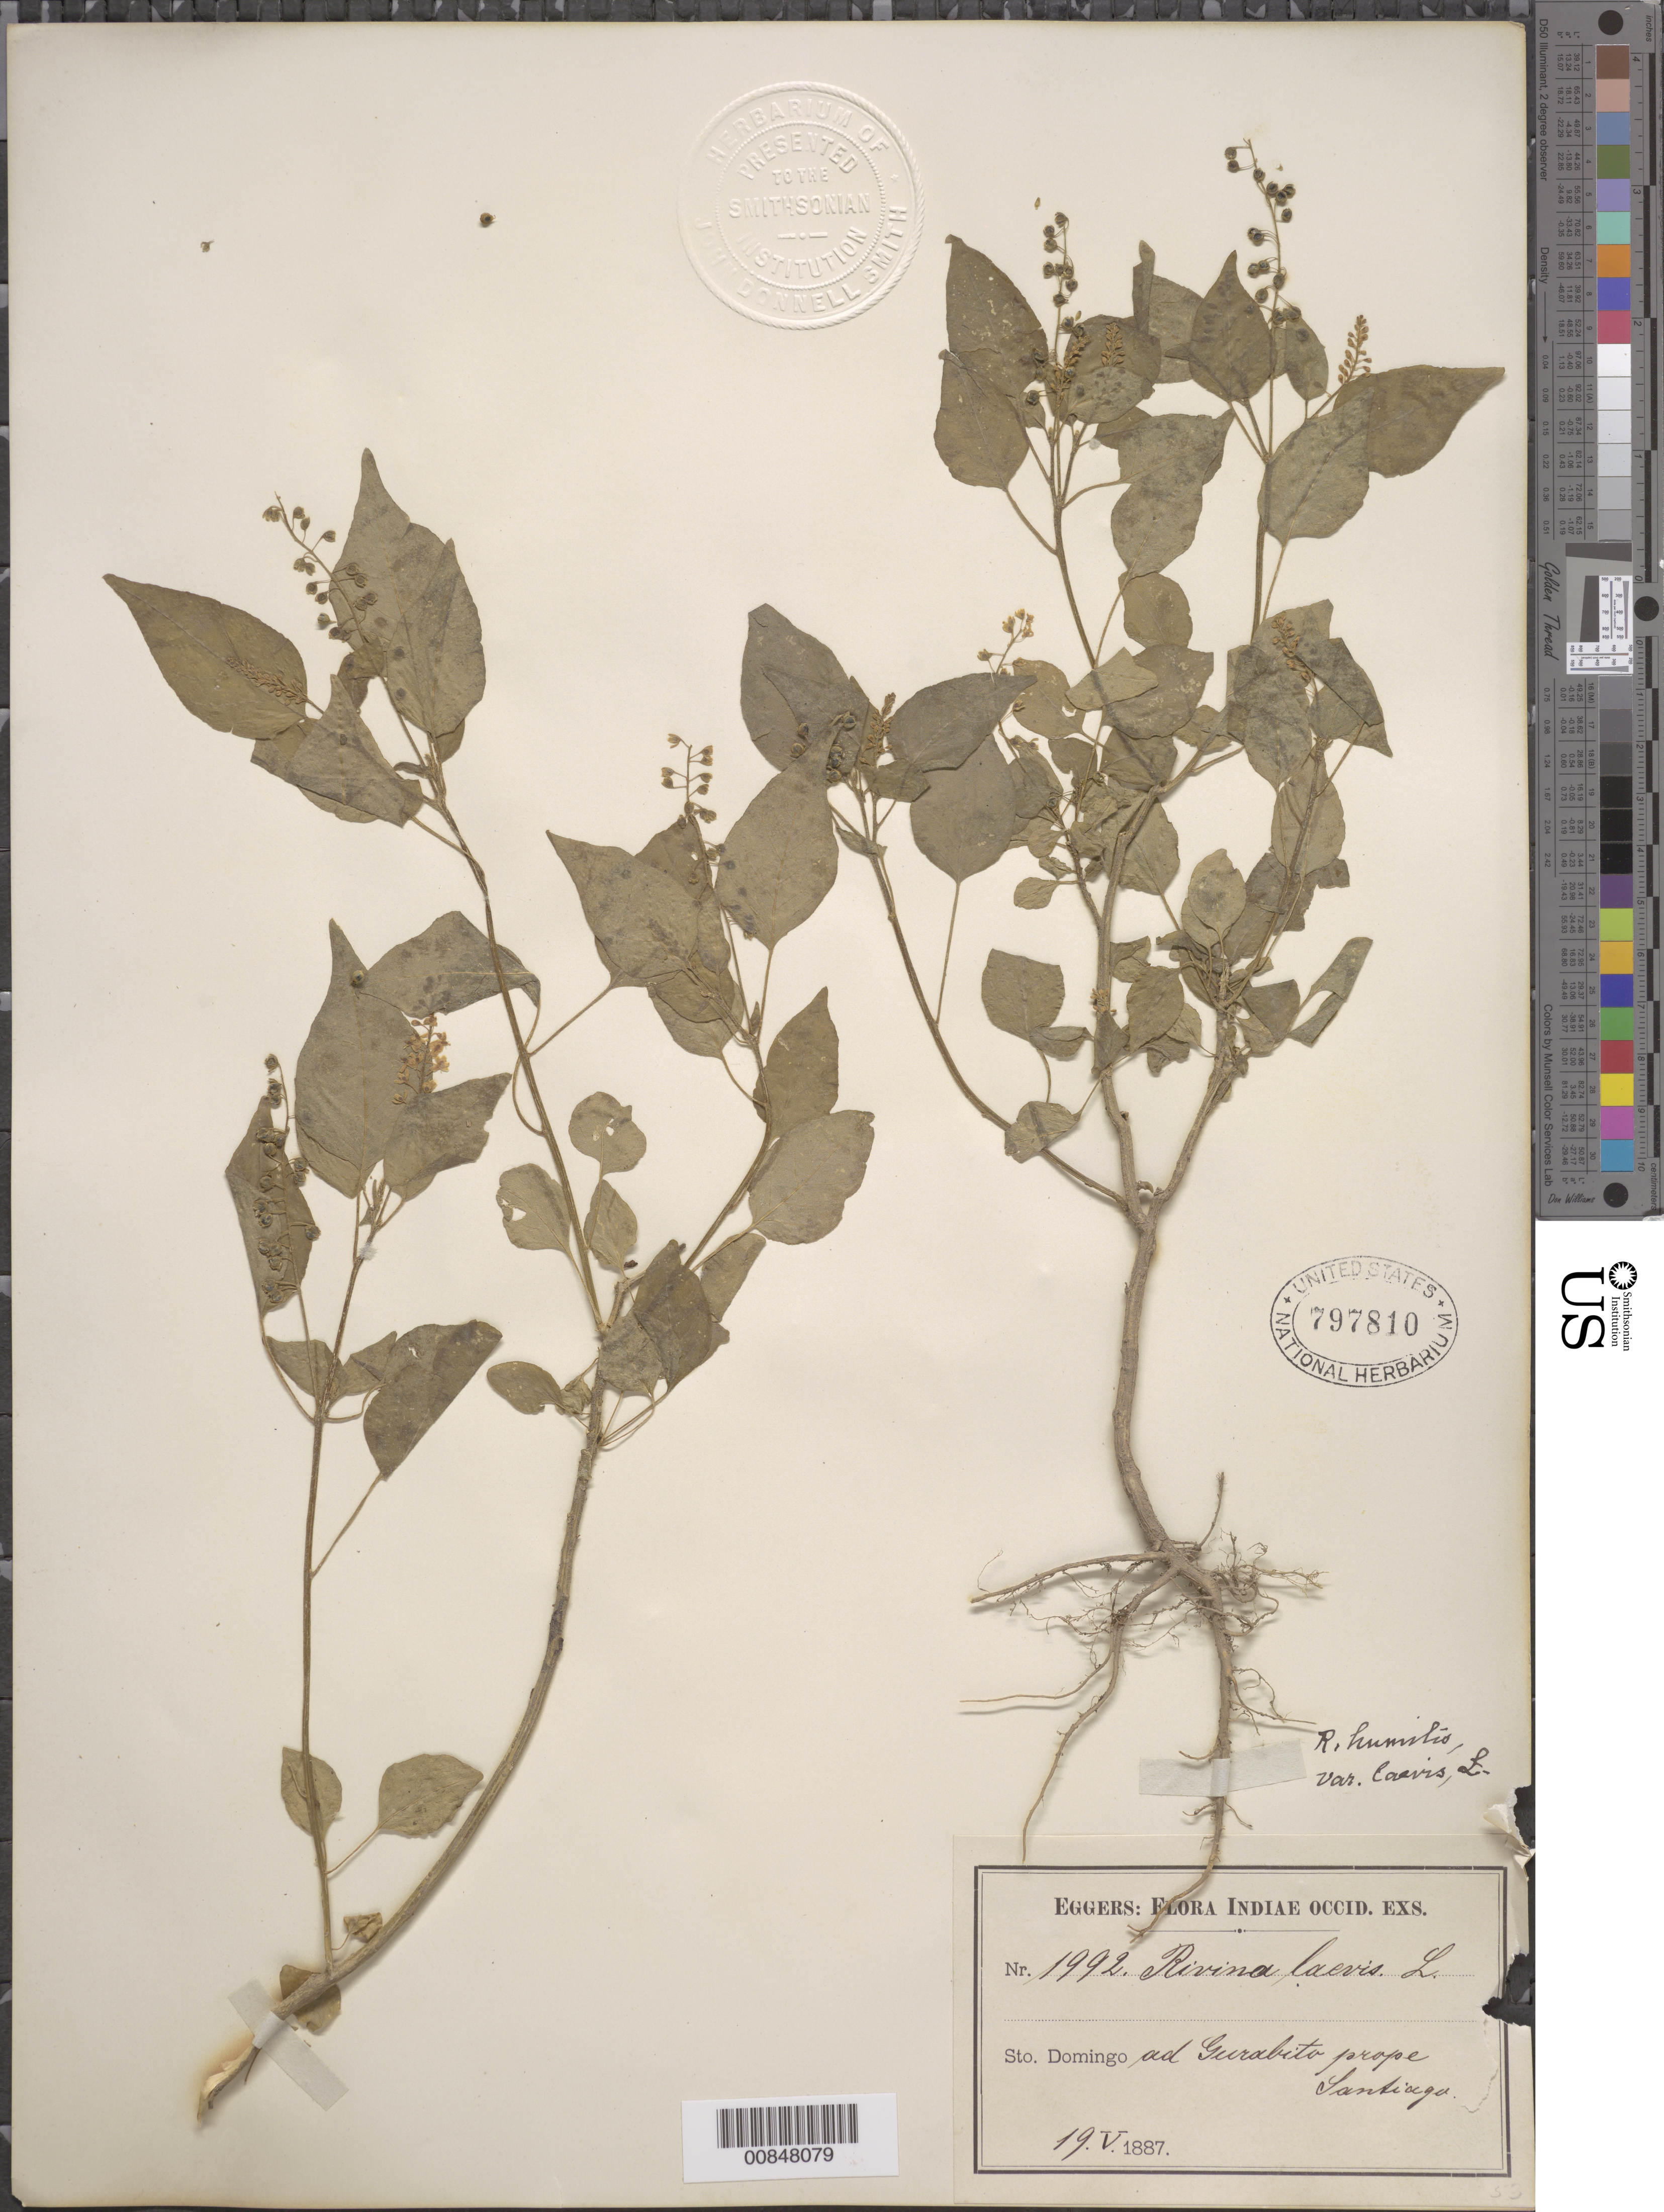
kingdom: Plantae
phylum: Tracheophyta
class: Magnoliopsida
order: Caryophyllales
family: Phytolaccaceae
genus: Rivina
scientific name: Rivina humilis var. laevis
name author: (L.) Millsp.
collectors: H. F. A. von Eggers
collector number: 1992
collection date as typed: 19 May 1887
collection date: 1887-05-19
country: Dominican Republic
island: Hispaniola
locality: Santo Domingo ad Gurabito prope Santiago.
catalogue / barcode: US 797810